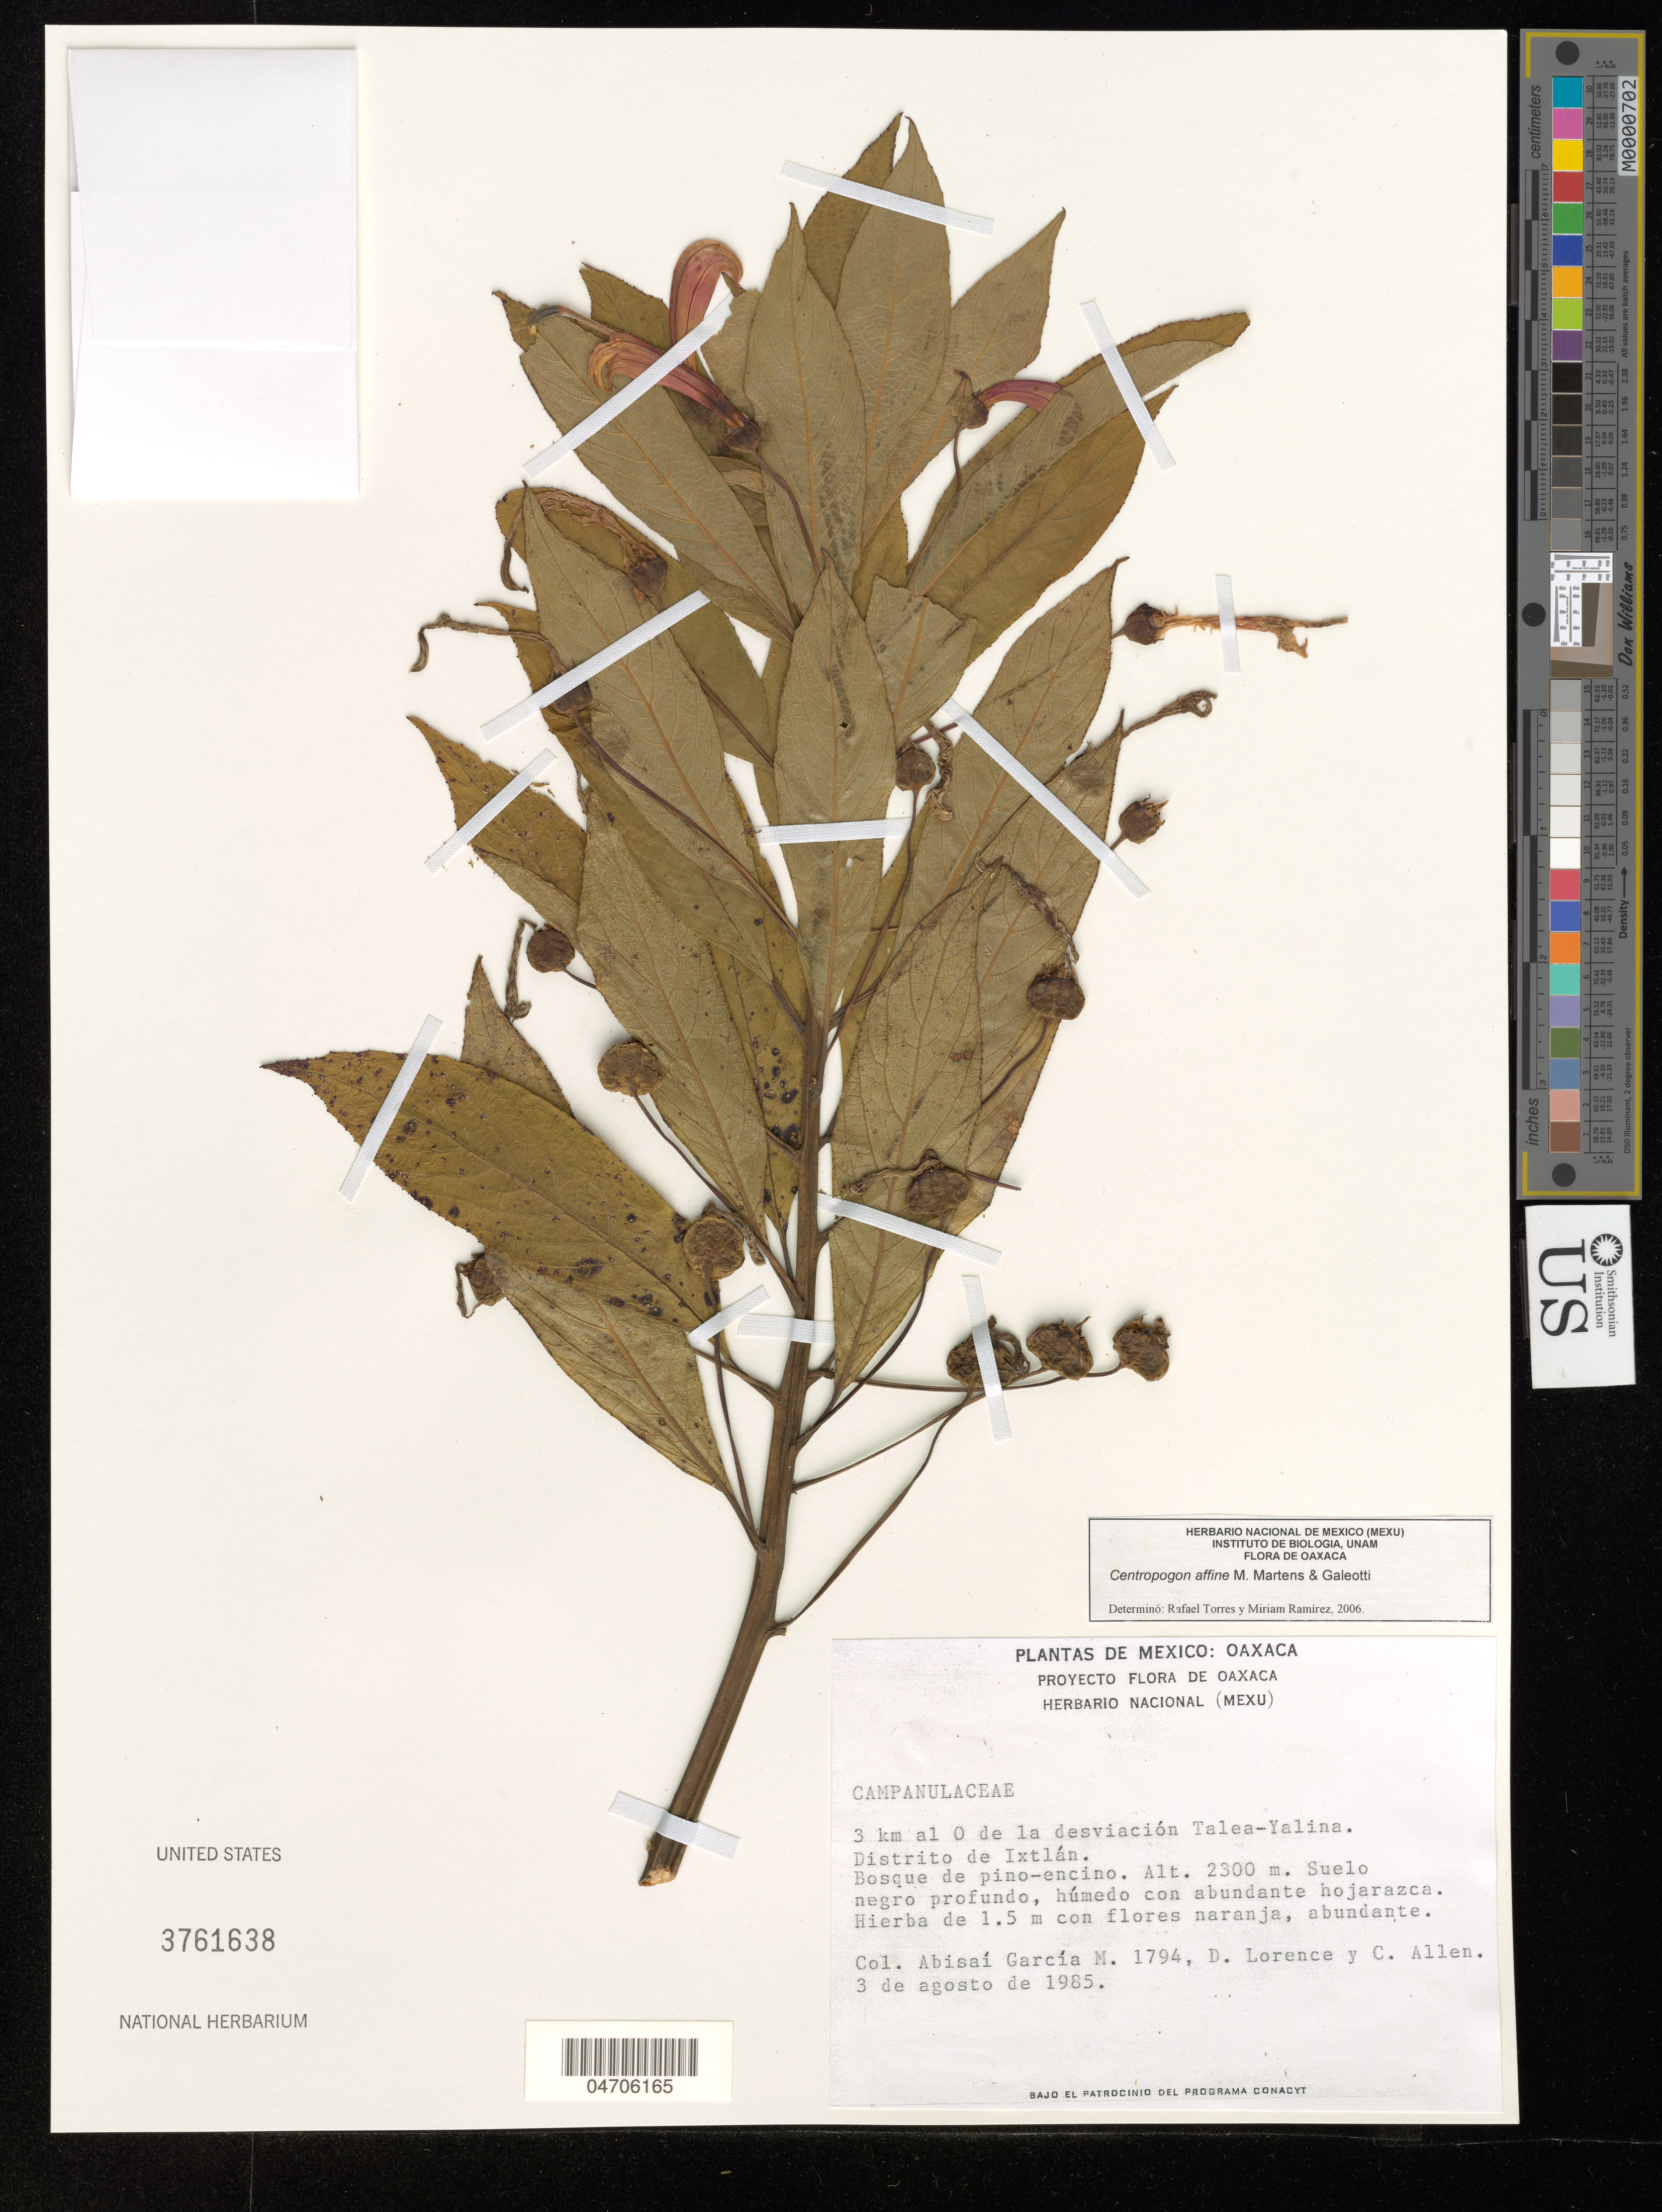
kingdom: Plantae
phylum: Tracheophyta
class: Magnoliopsida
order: Asterales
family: Campanulaceae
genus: Centropogon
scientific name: Centropogon affinis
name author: M. Martens & Galeotti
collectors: A. García M., D. Lorence & C. Allen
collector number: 1794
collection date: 1985-08-03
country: Mexico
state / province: Oaxaca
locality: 3 km al O de la desviación Talea-Yalina. Distrito de Ixtlán.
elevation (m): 2300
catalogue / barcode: US 3761638